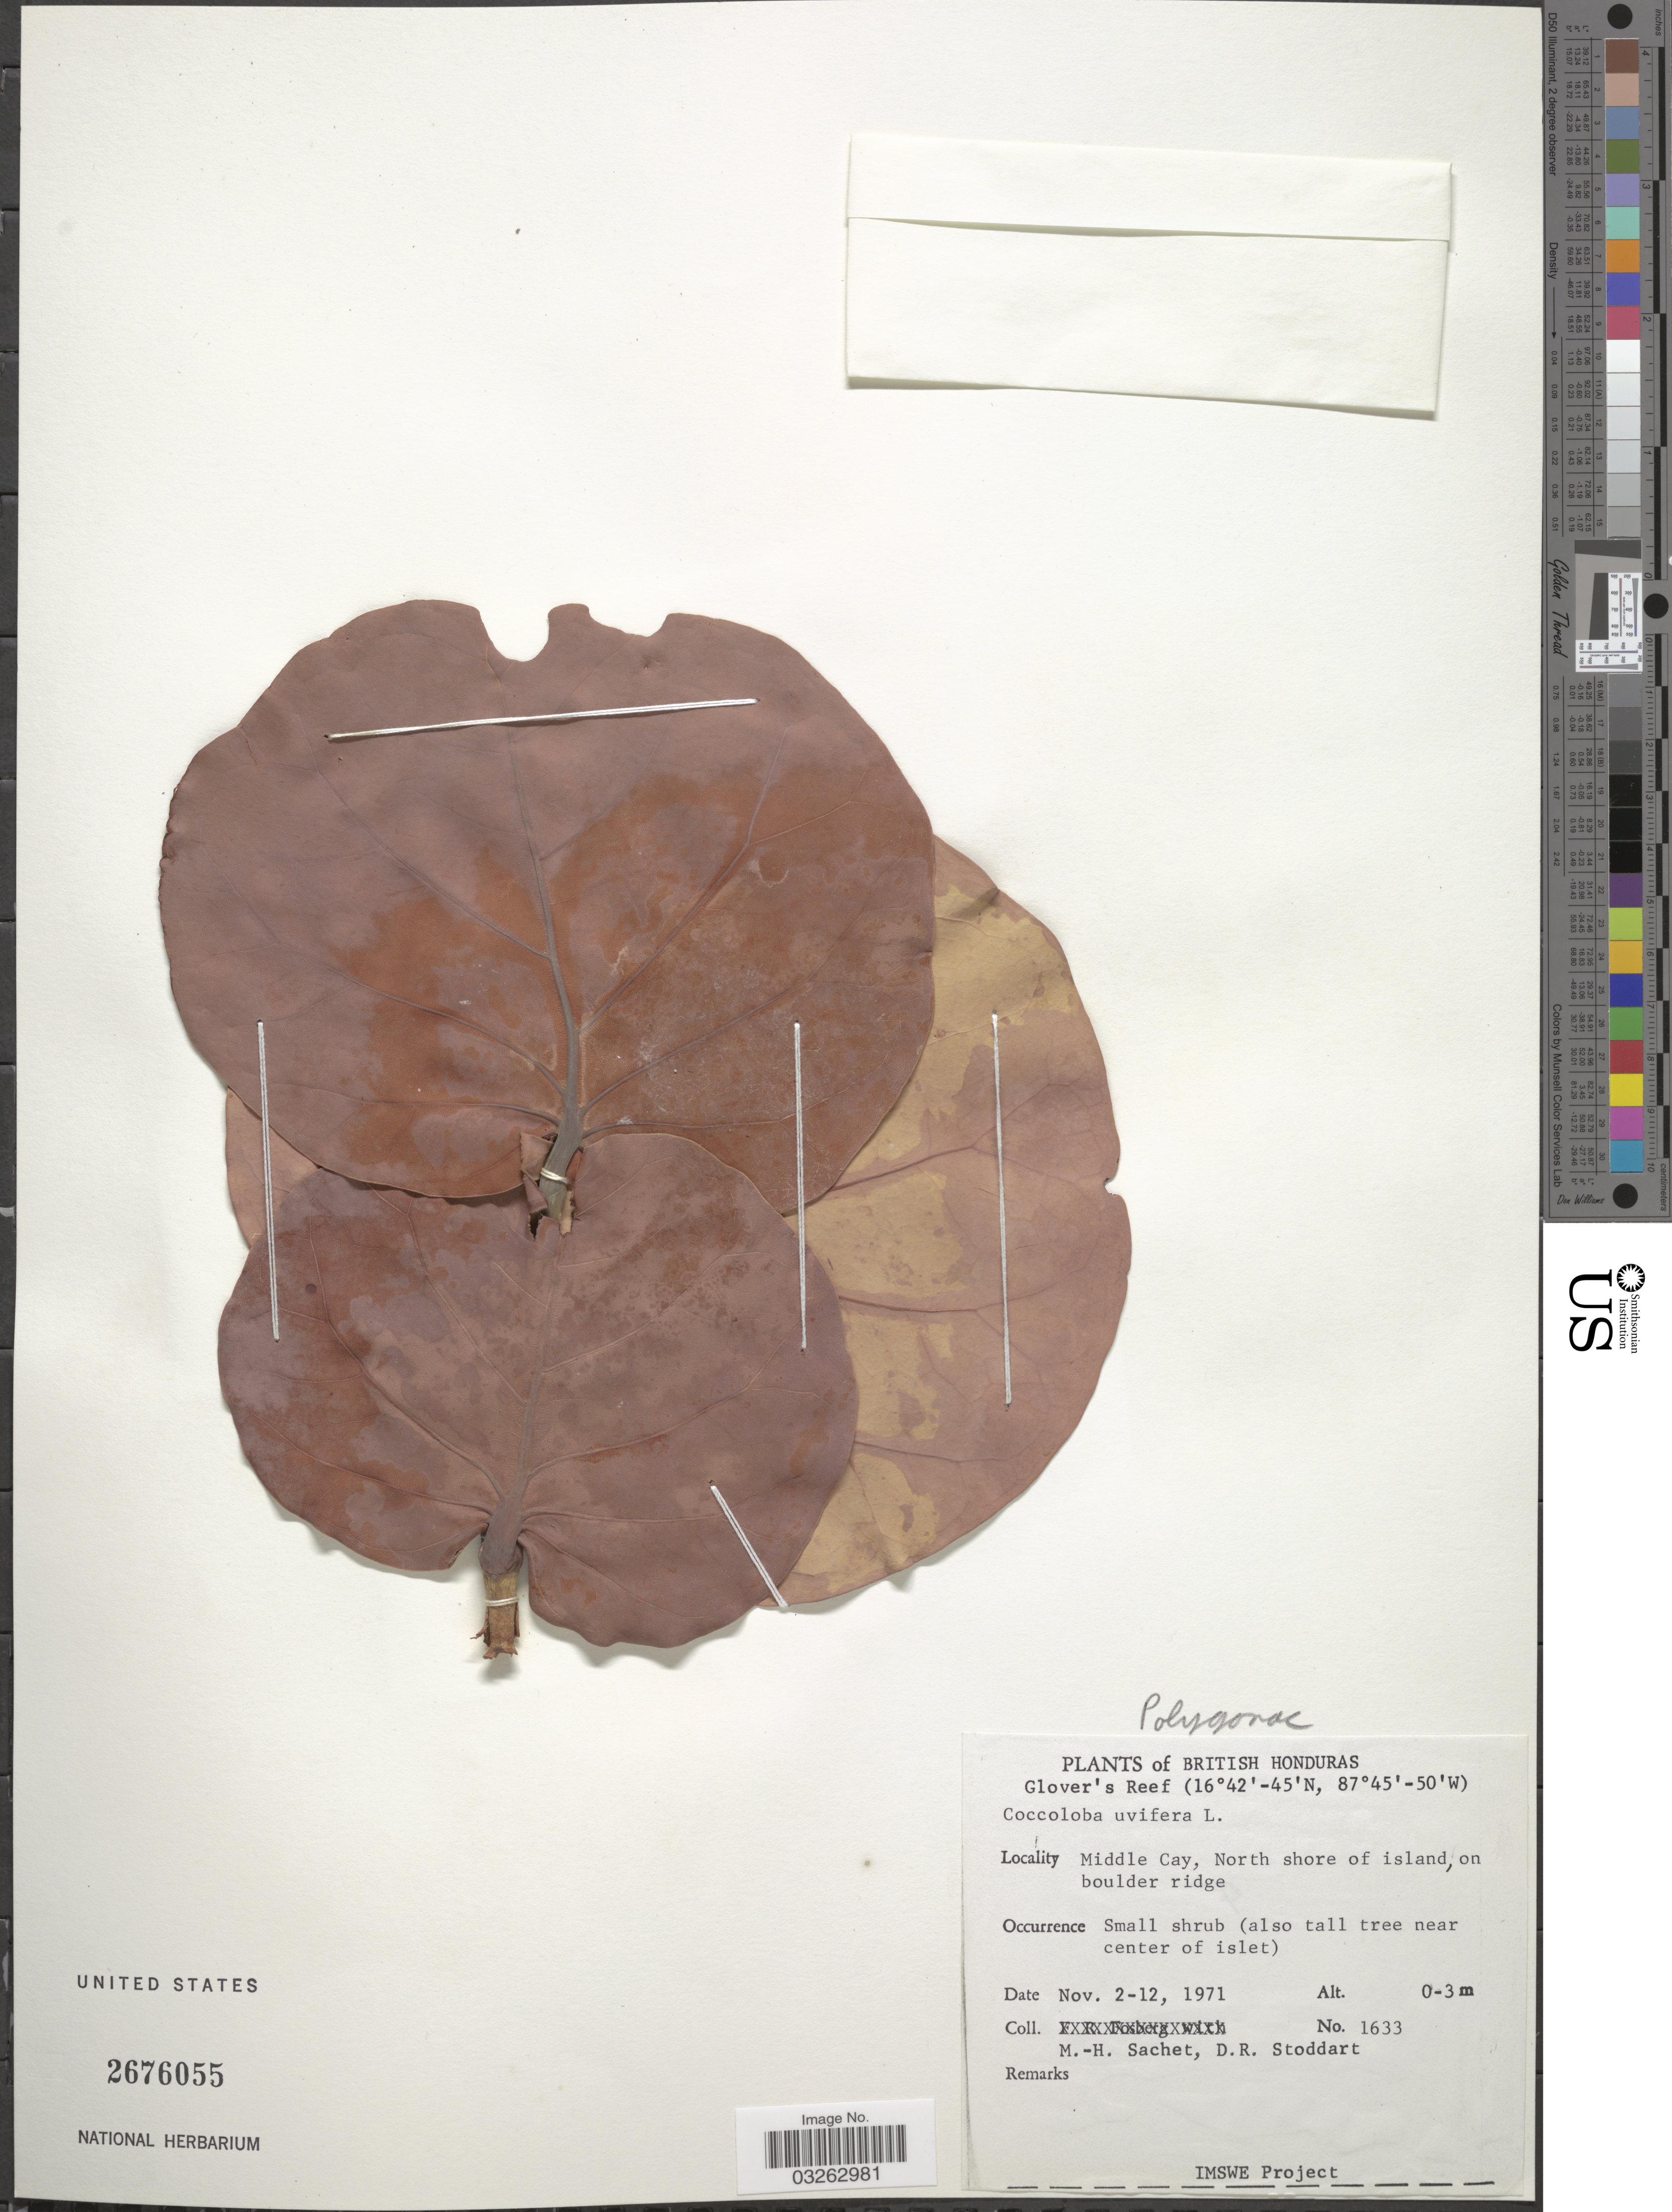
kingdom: Plantae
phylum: Tracheophyta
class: Magnoliopsida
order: Caryophyllales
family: Polygonaceae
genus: Coccoloba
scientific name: Coccoloba uvifera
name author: L.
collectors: M.-H. Sachet & D. R. Stoddart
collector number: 1633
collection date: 1971-11-02/1971-11-12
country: Belize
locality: British Honduras. Glover's Reef. Middle Cay, North shore of island, on boulder ridge.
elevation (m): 0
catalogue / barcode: US 2676055